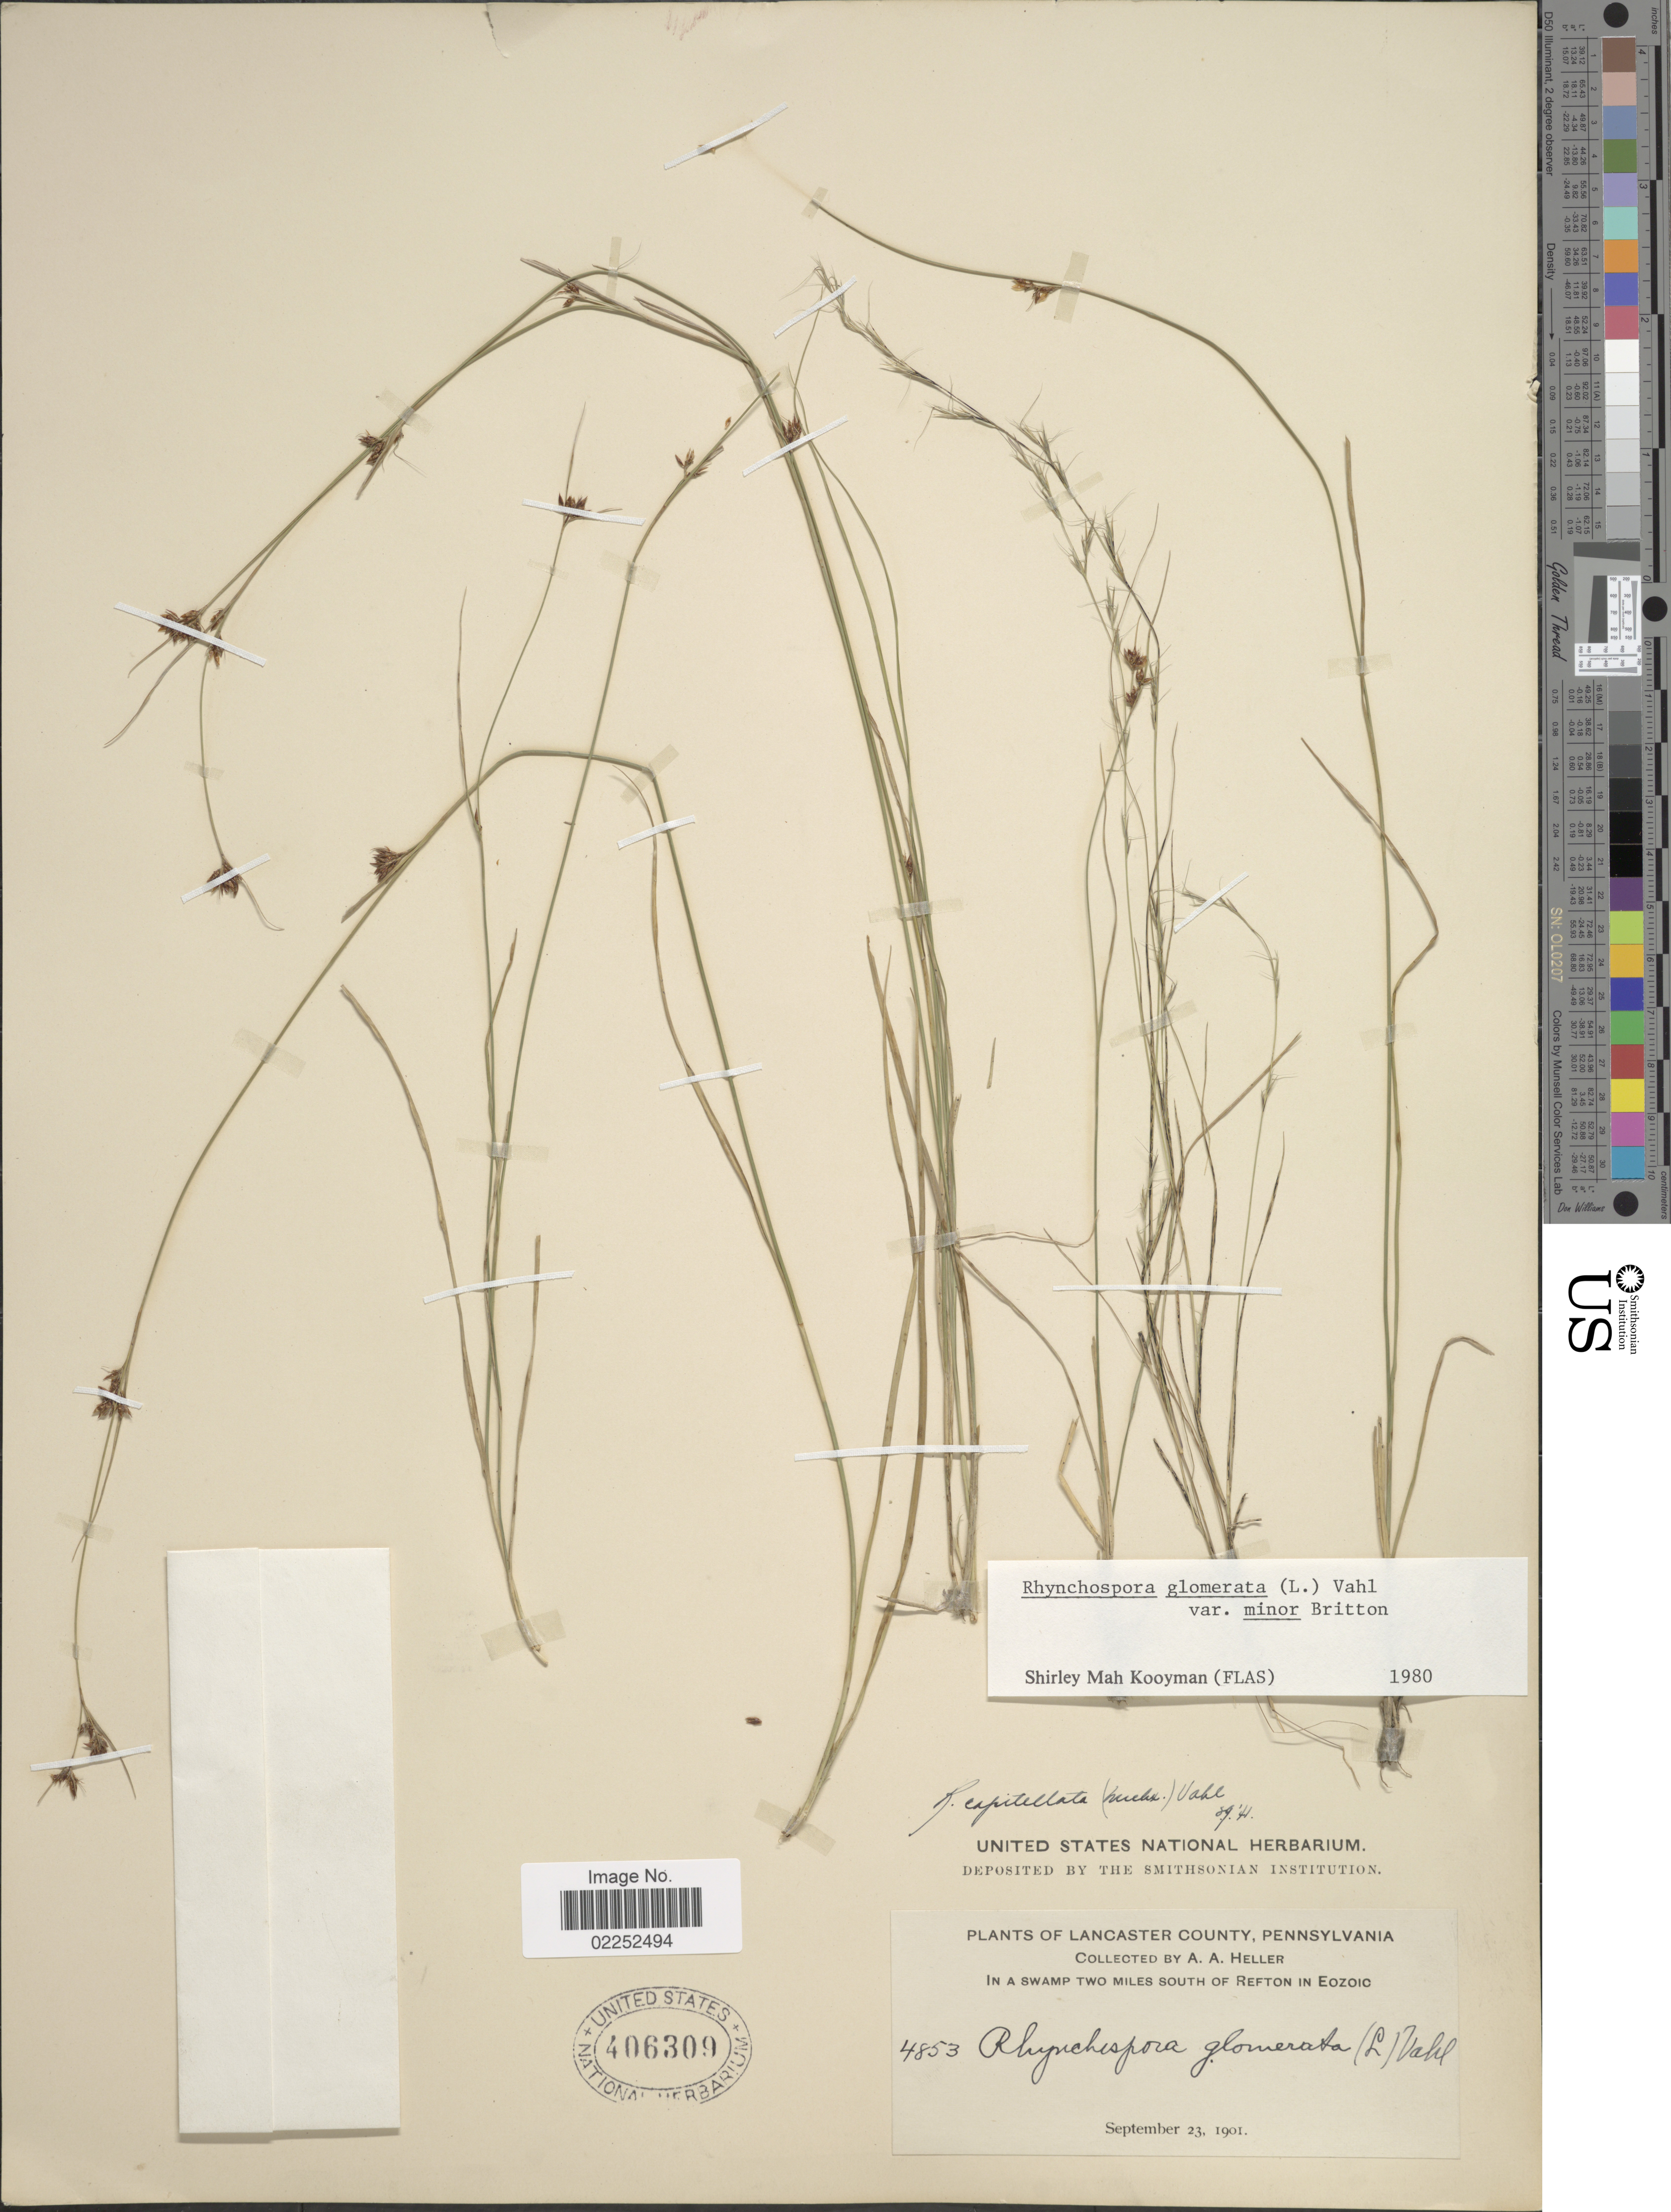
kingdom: Plantae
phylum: Tracheophyta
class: Liliopsida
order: Poales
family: Cyperaceae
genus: Rhynchospora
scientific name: Rhynchospora capitellata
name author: (Michx.) Vahl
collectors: A. A. Heller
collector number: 4853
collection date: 1901-09-23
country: United States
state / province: Pennsylvania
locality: Lancaster County, In A Swamp Two Miles South of Refton in Eozoic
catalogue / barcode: US 406309